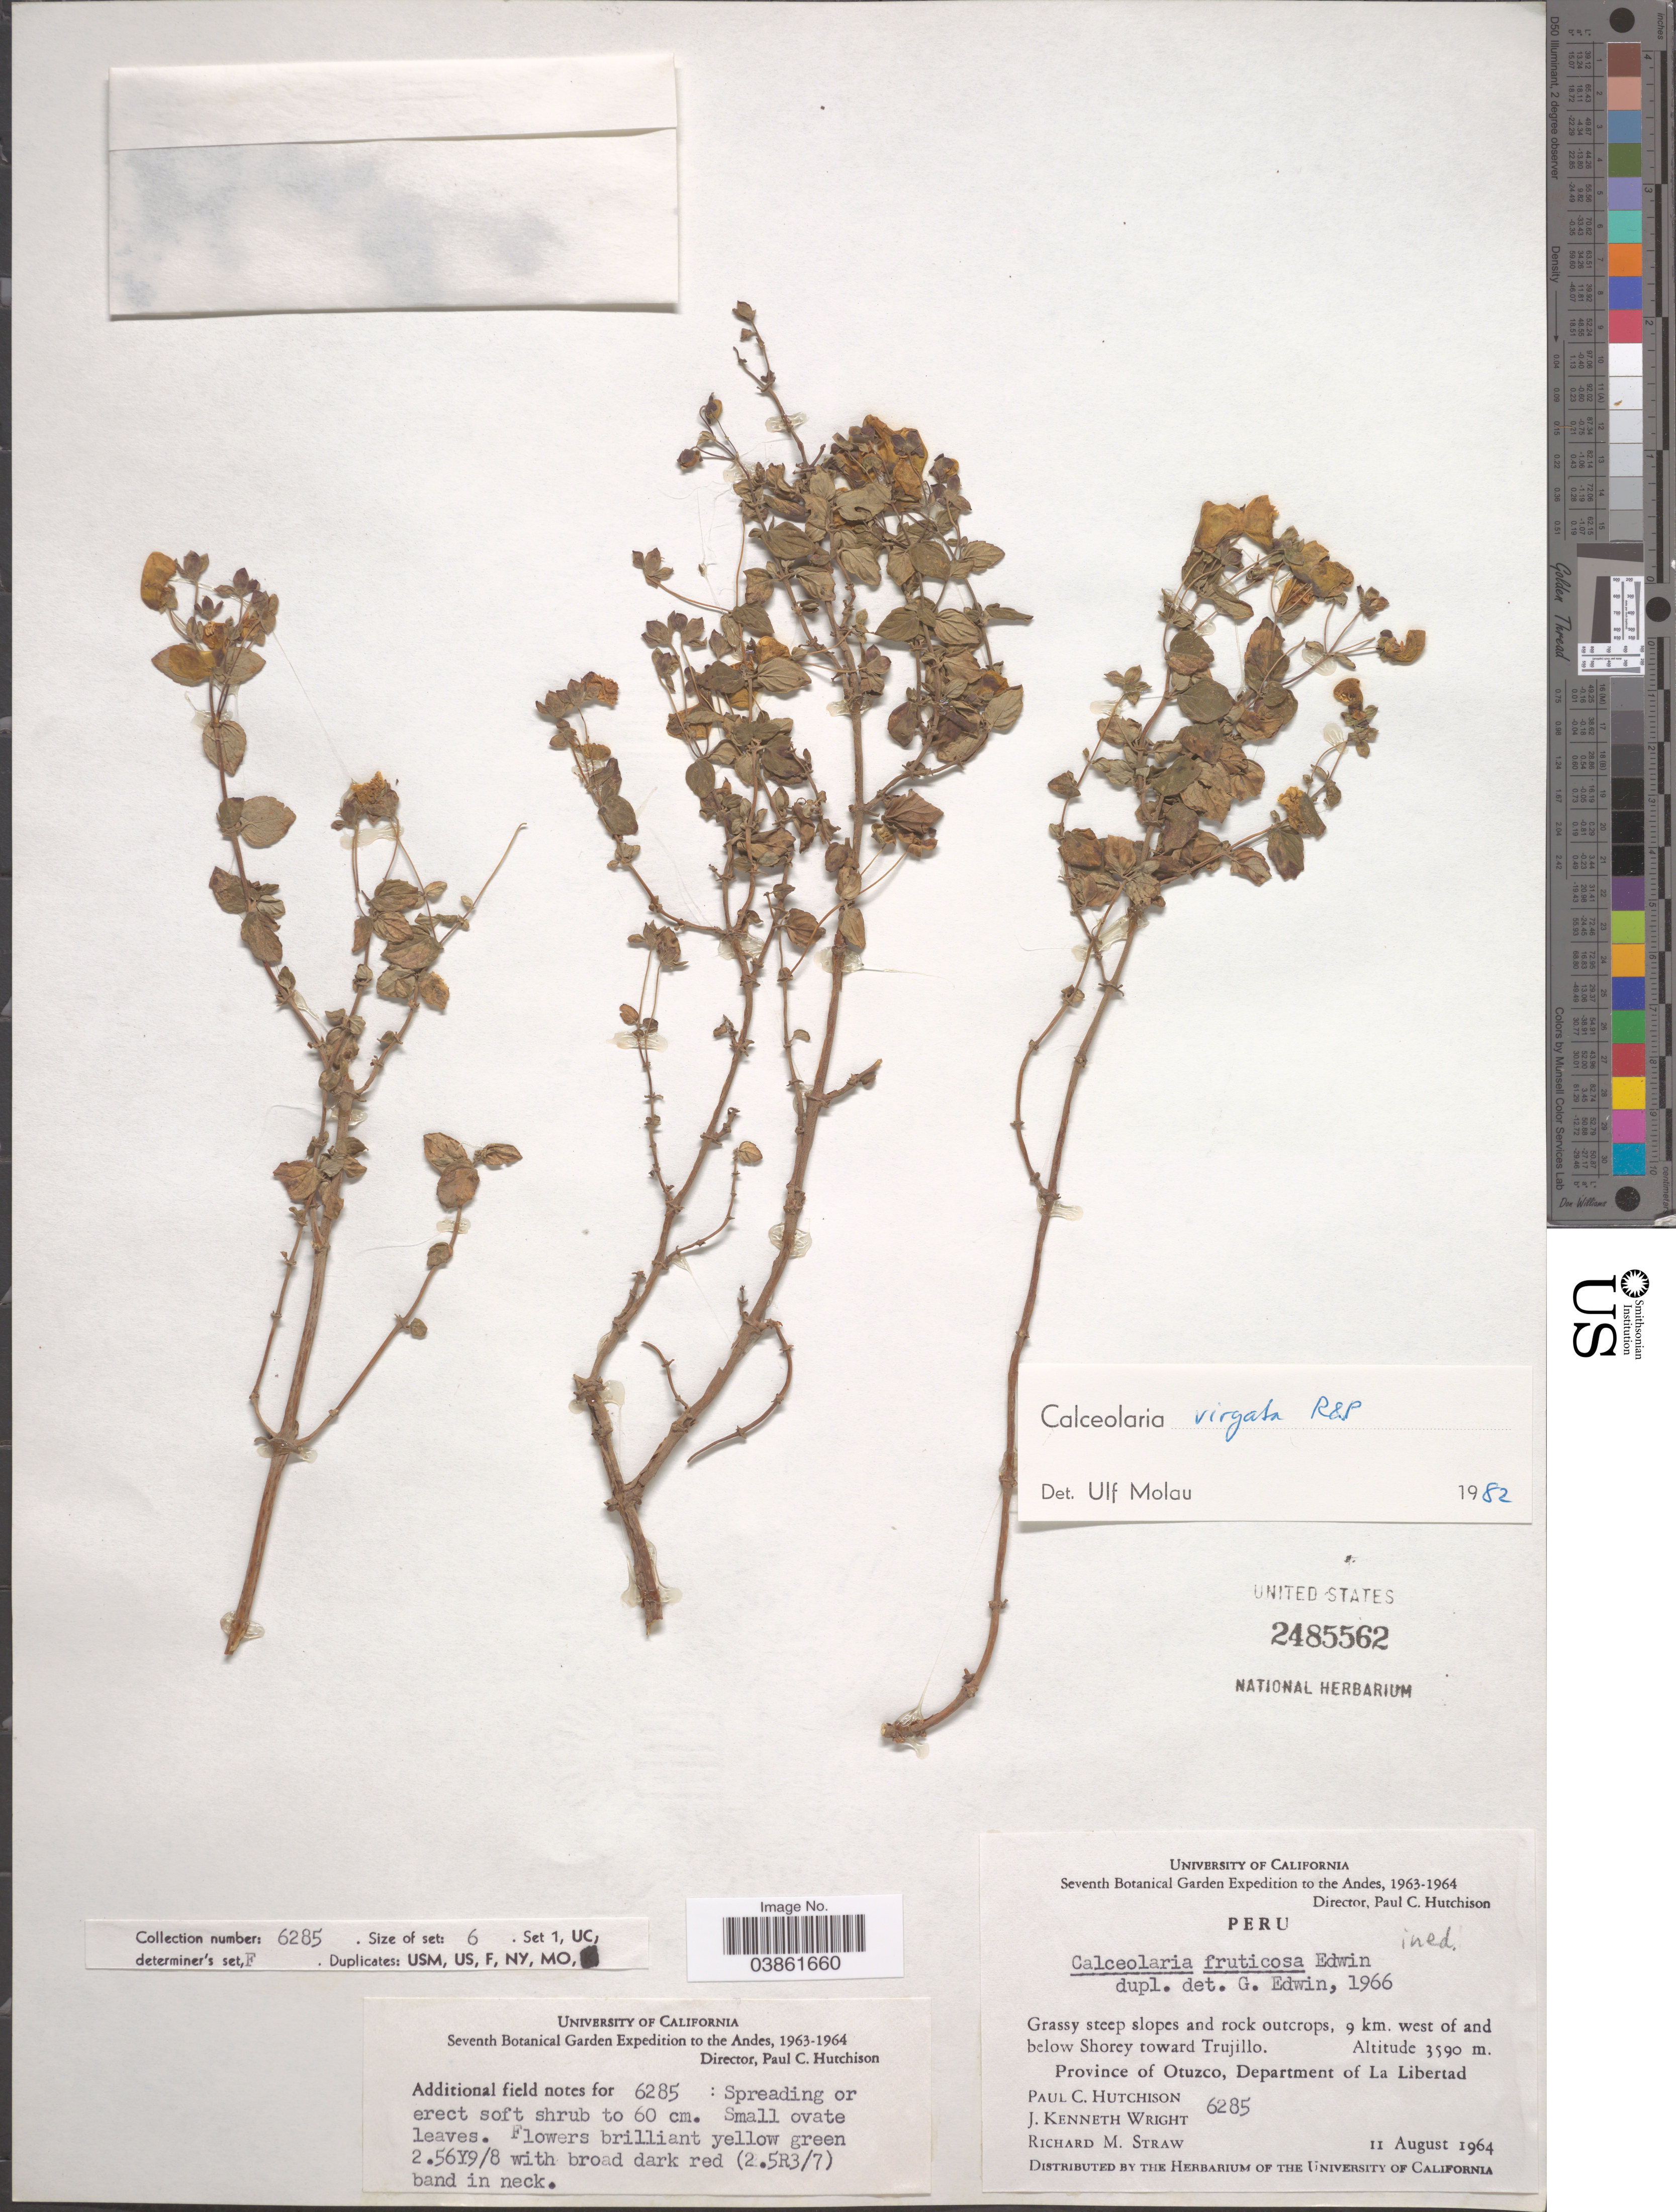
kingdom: Plantae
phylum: Tracheophyta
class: Magnoliopsida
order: Lamiales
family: Calceolariaceae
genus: Calceolaria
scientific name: Calceolaria virgata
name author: Ruiz & Pav.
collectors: P. C. Hutchison, J. K. Wright & R. M. Straw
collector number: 6285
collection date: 1964-08-11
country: Peru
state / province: La Libertad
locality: The Andes. 9 km. west of and below Shorey toward Trujillo. Province of Otuzco, Department of La Libertad.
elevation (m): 3590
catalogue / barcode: US 2485562